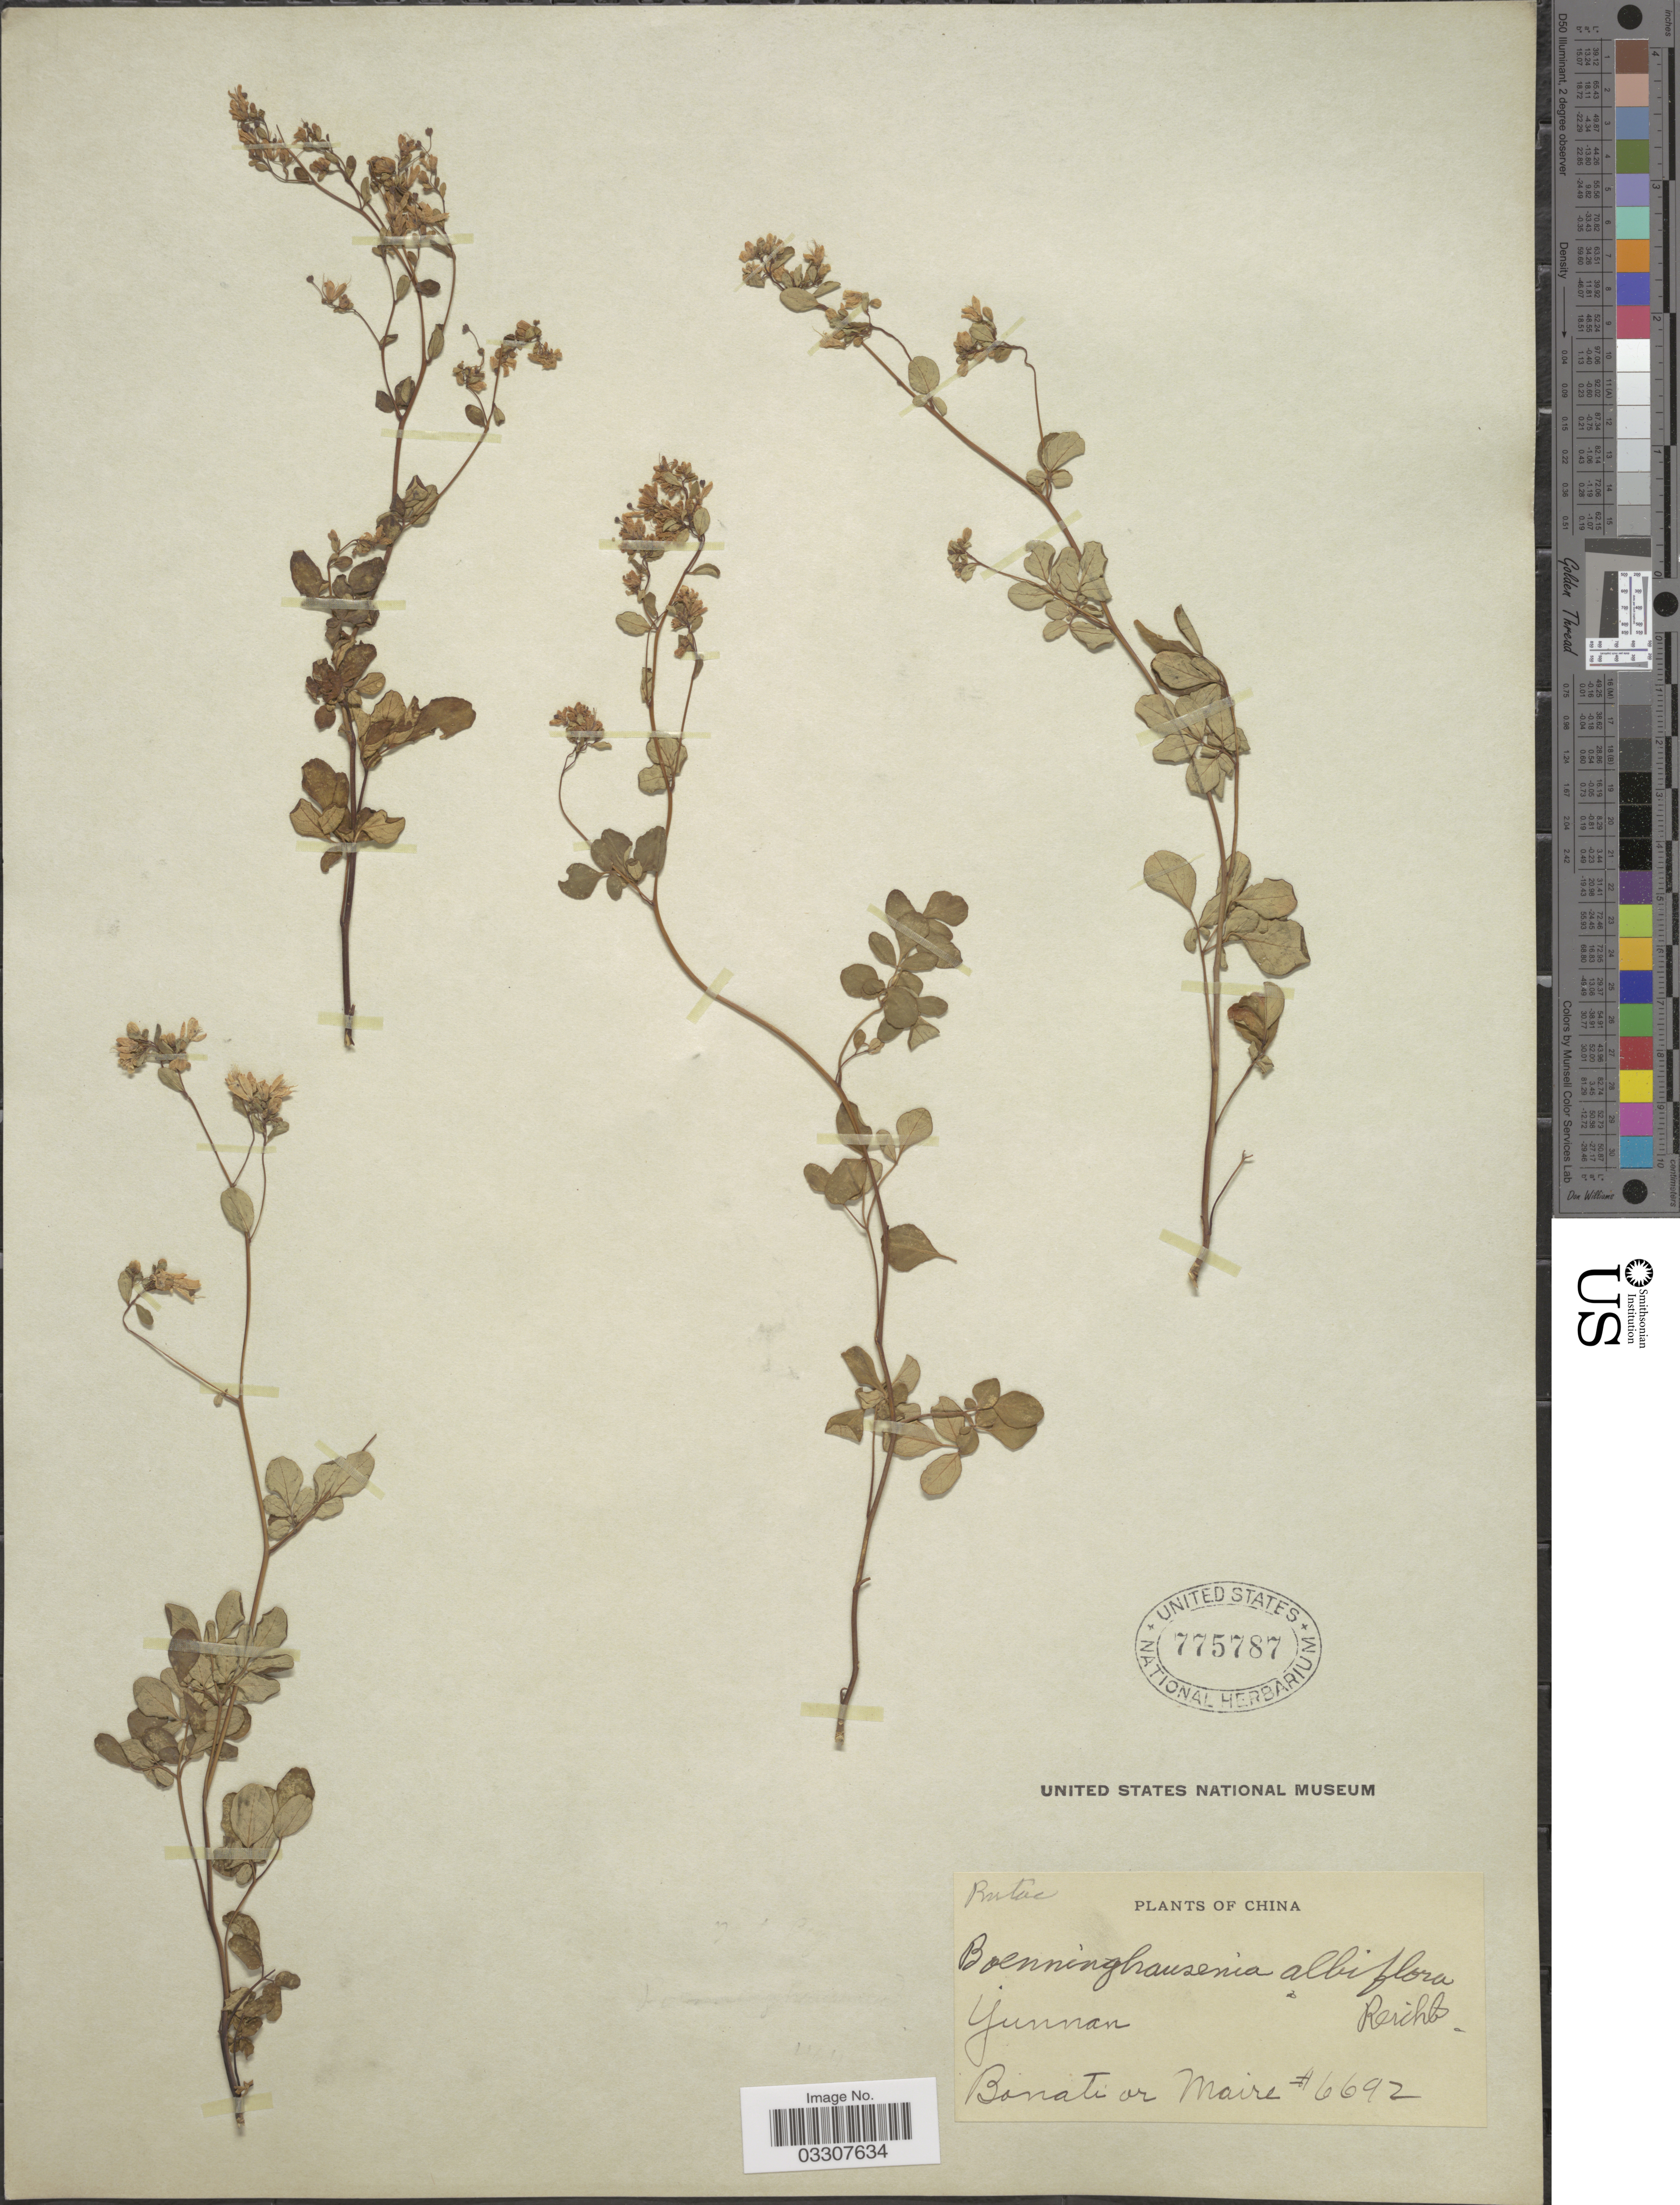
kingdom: Plantae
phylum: Tracheophyta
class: Magnoliopsida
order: Sapindales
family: Rutaceae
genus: Boenninghausenia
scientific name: Boenninghausenia albiflora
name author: (Hook.) Meisn.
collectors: -. Bonati & Maire, --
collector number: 6692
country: China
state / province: Yunnan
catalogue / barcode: US 775787